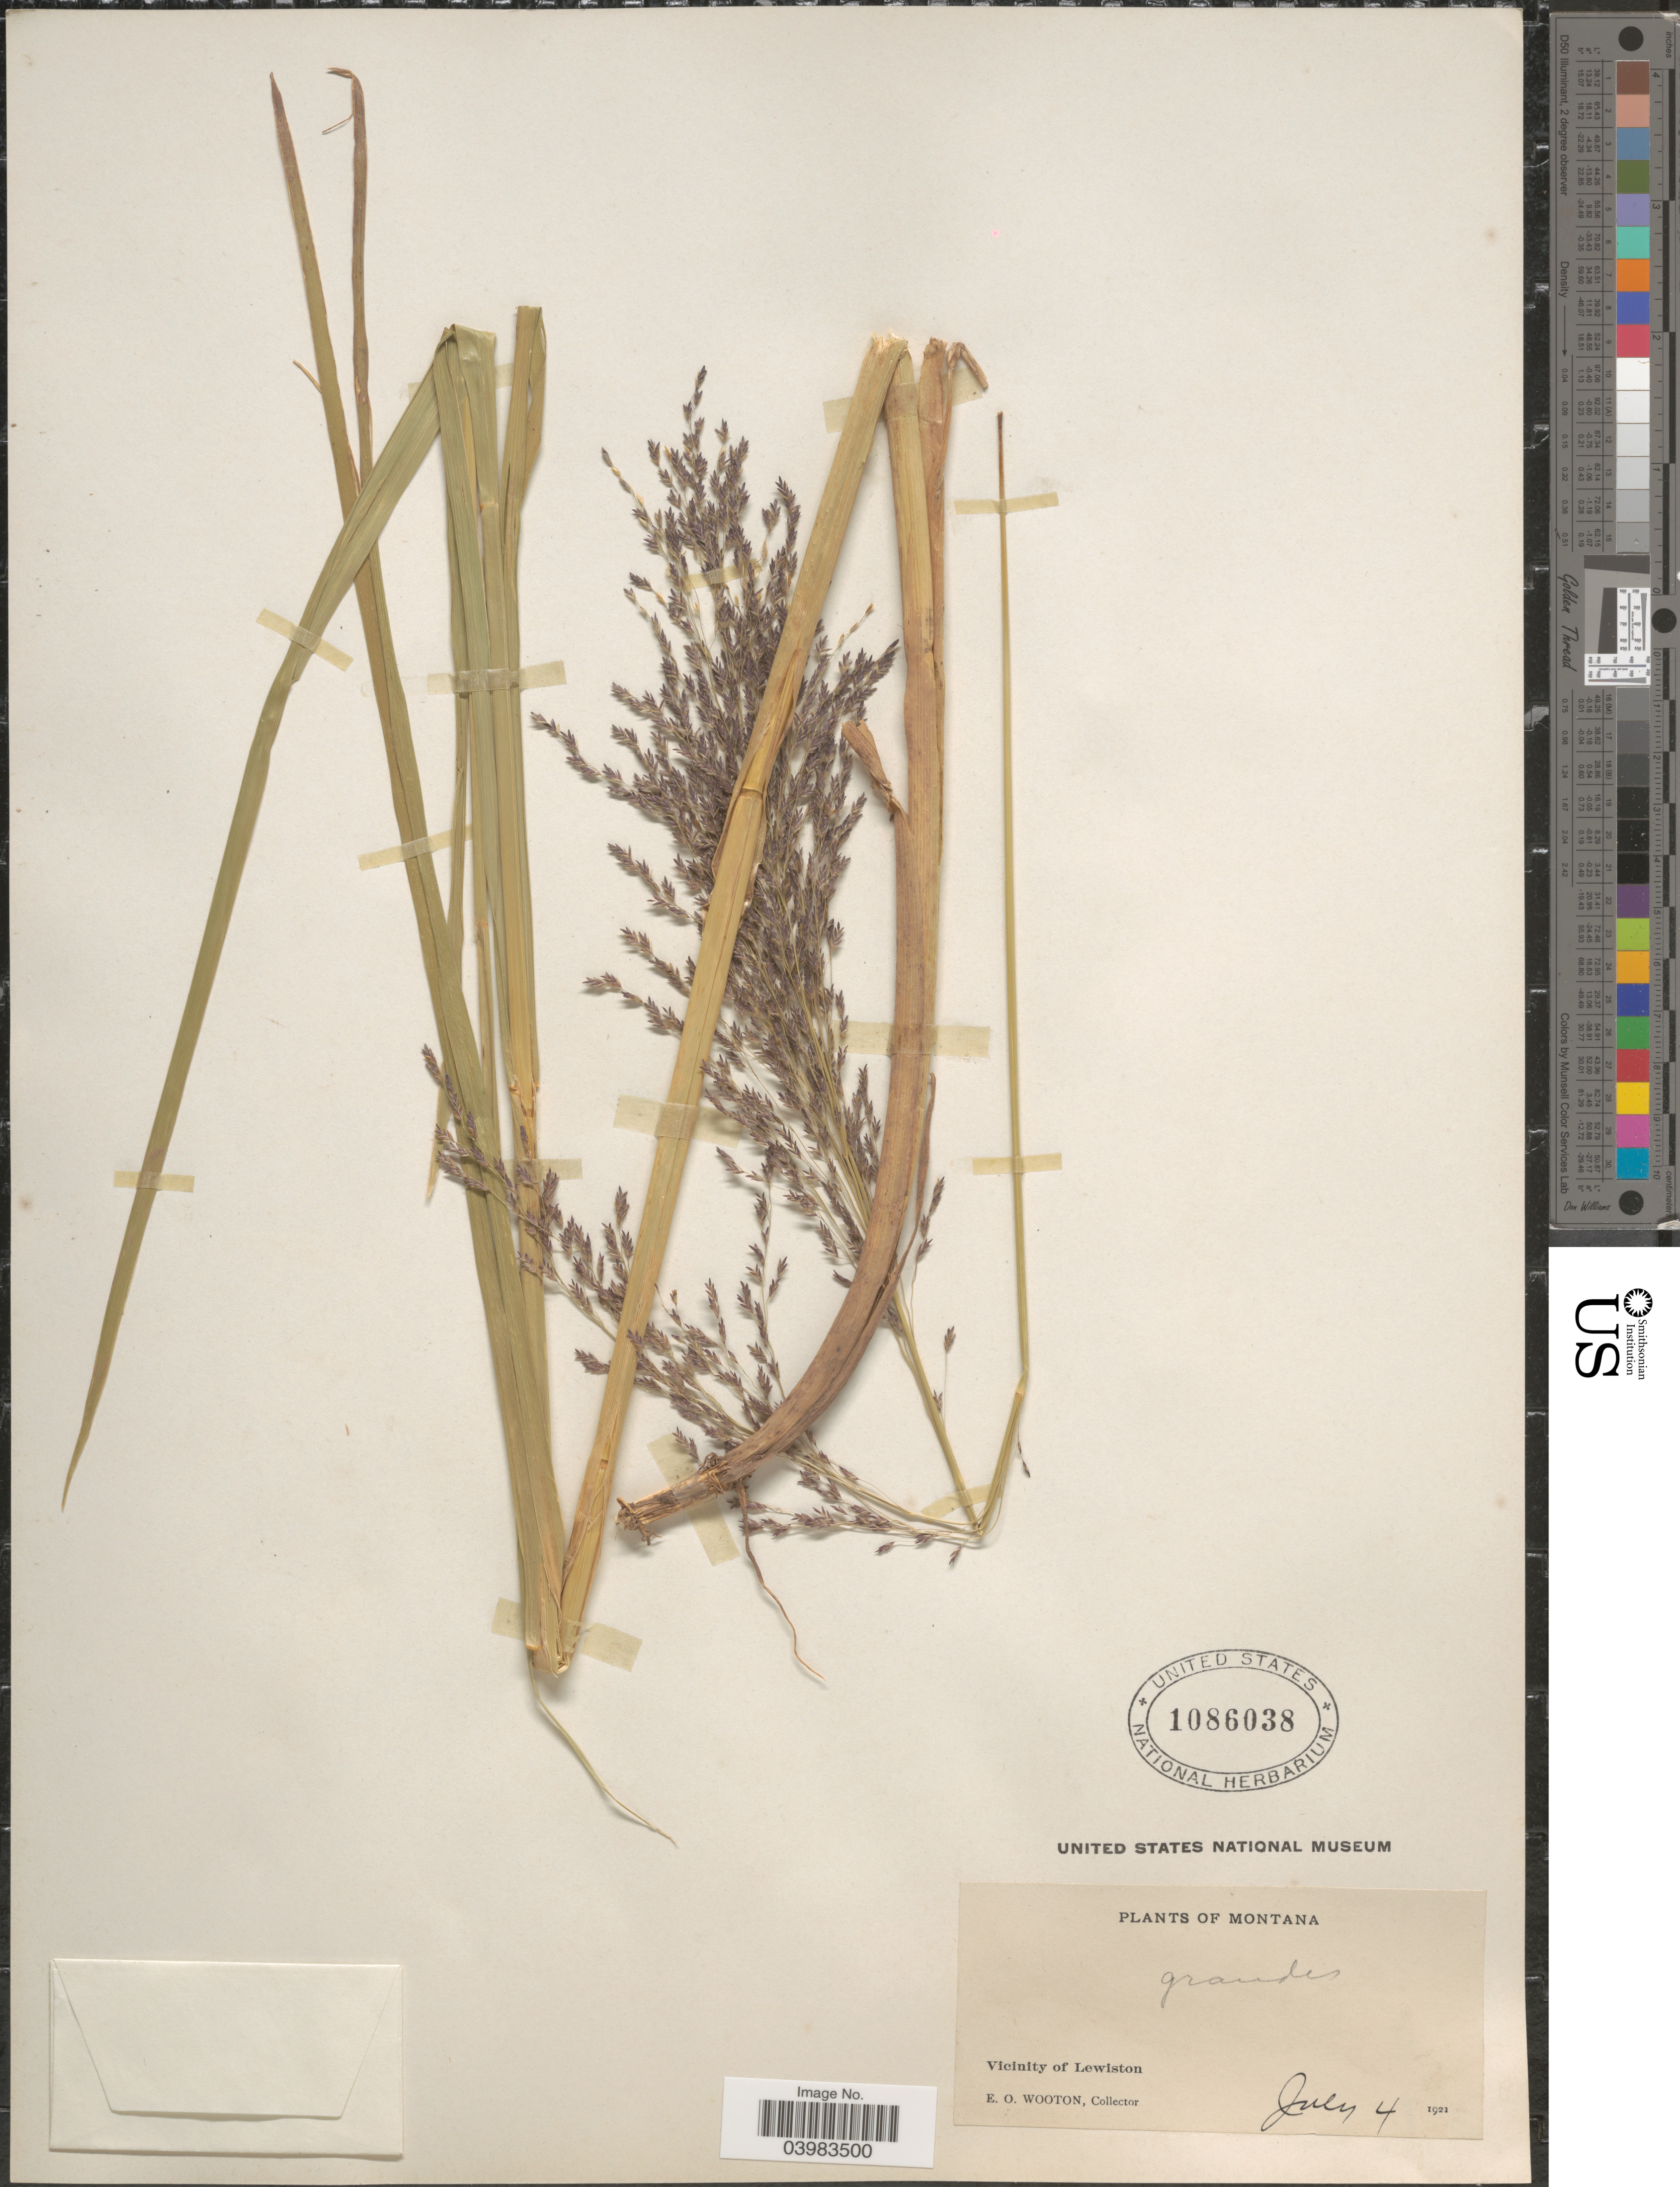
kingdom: Plantae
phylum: Tracheophyta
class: Liliopsida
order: Poales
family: Poaceae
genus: Glyceria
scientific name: Glyceria grandis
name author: S. Watson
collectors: E. O. Wooton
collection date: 1921-07-04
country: United States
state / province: Montana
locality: Vicinity of Lewiston.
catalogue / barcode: US 1086038